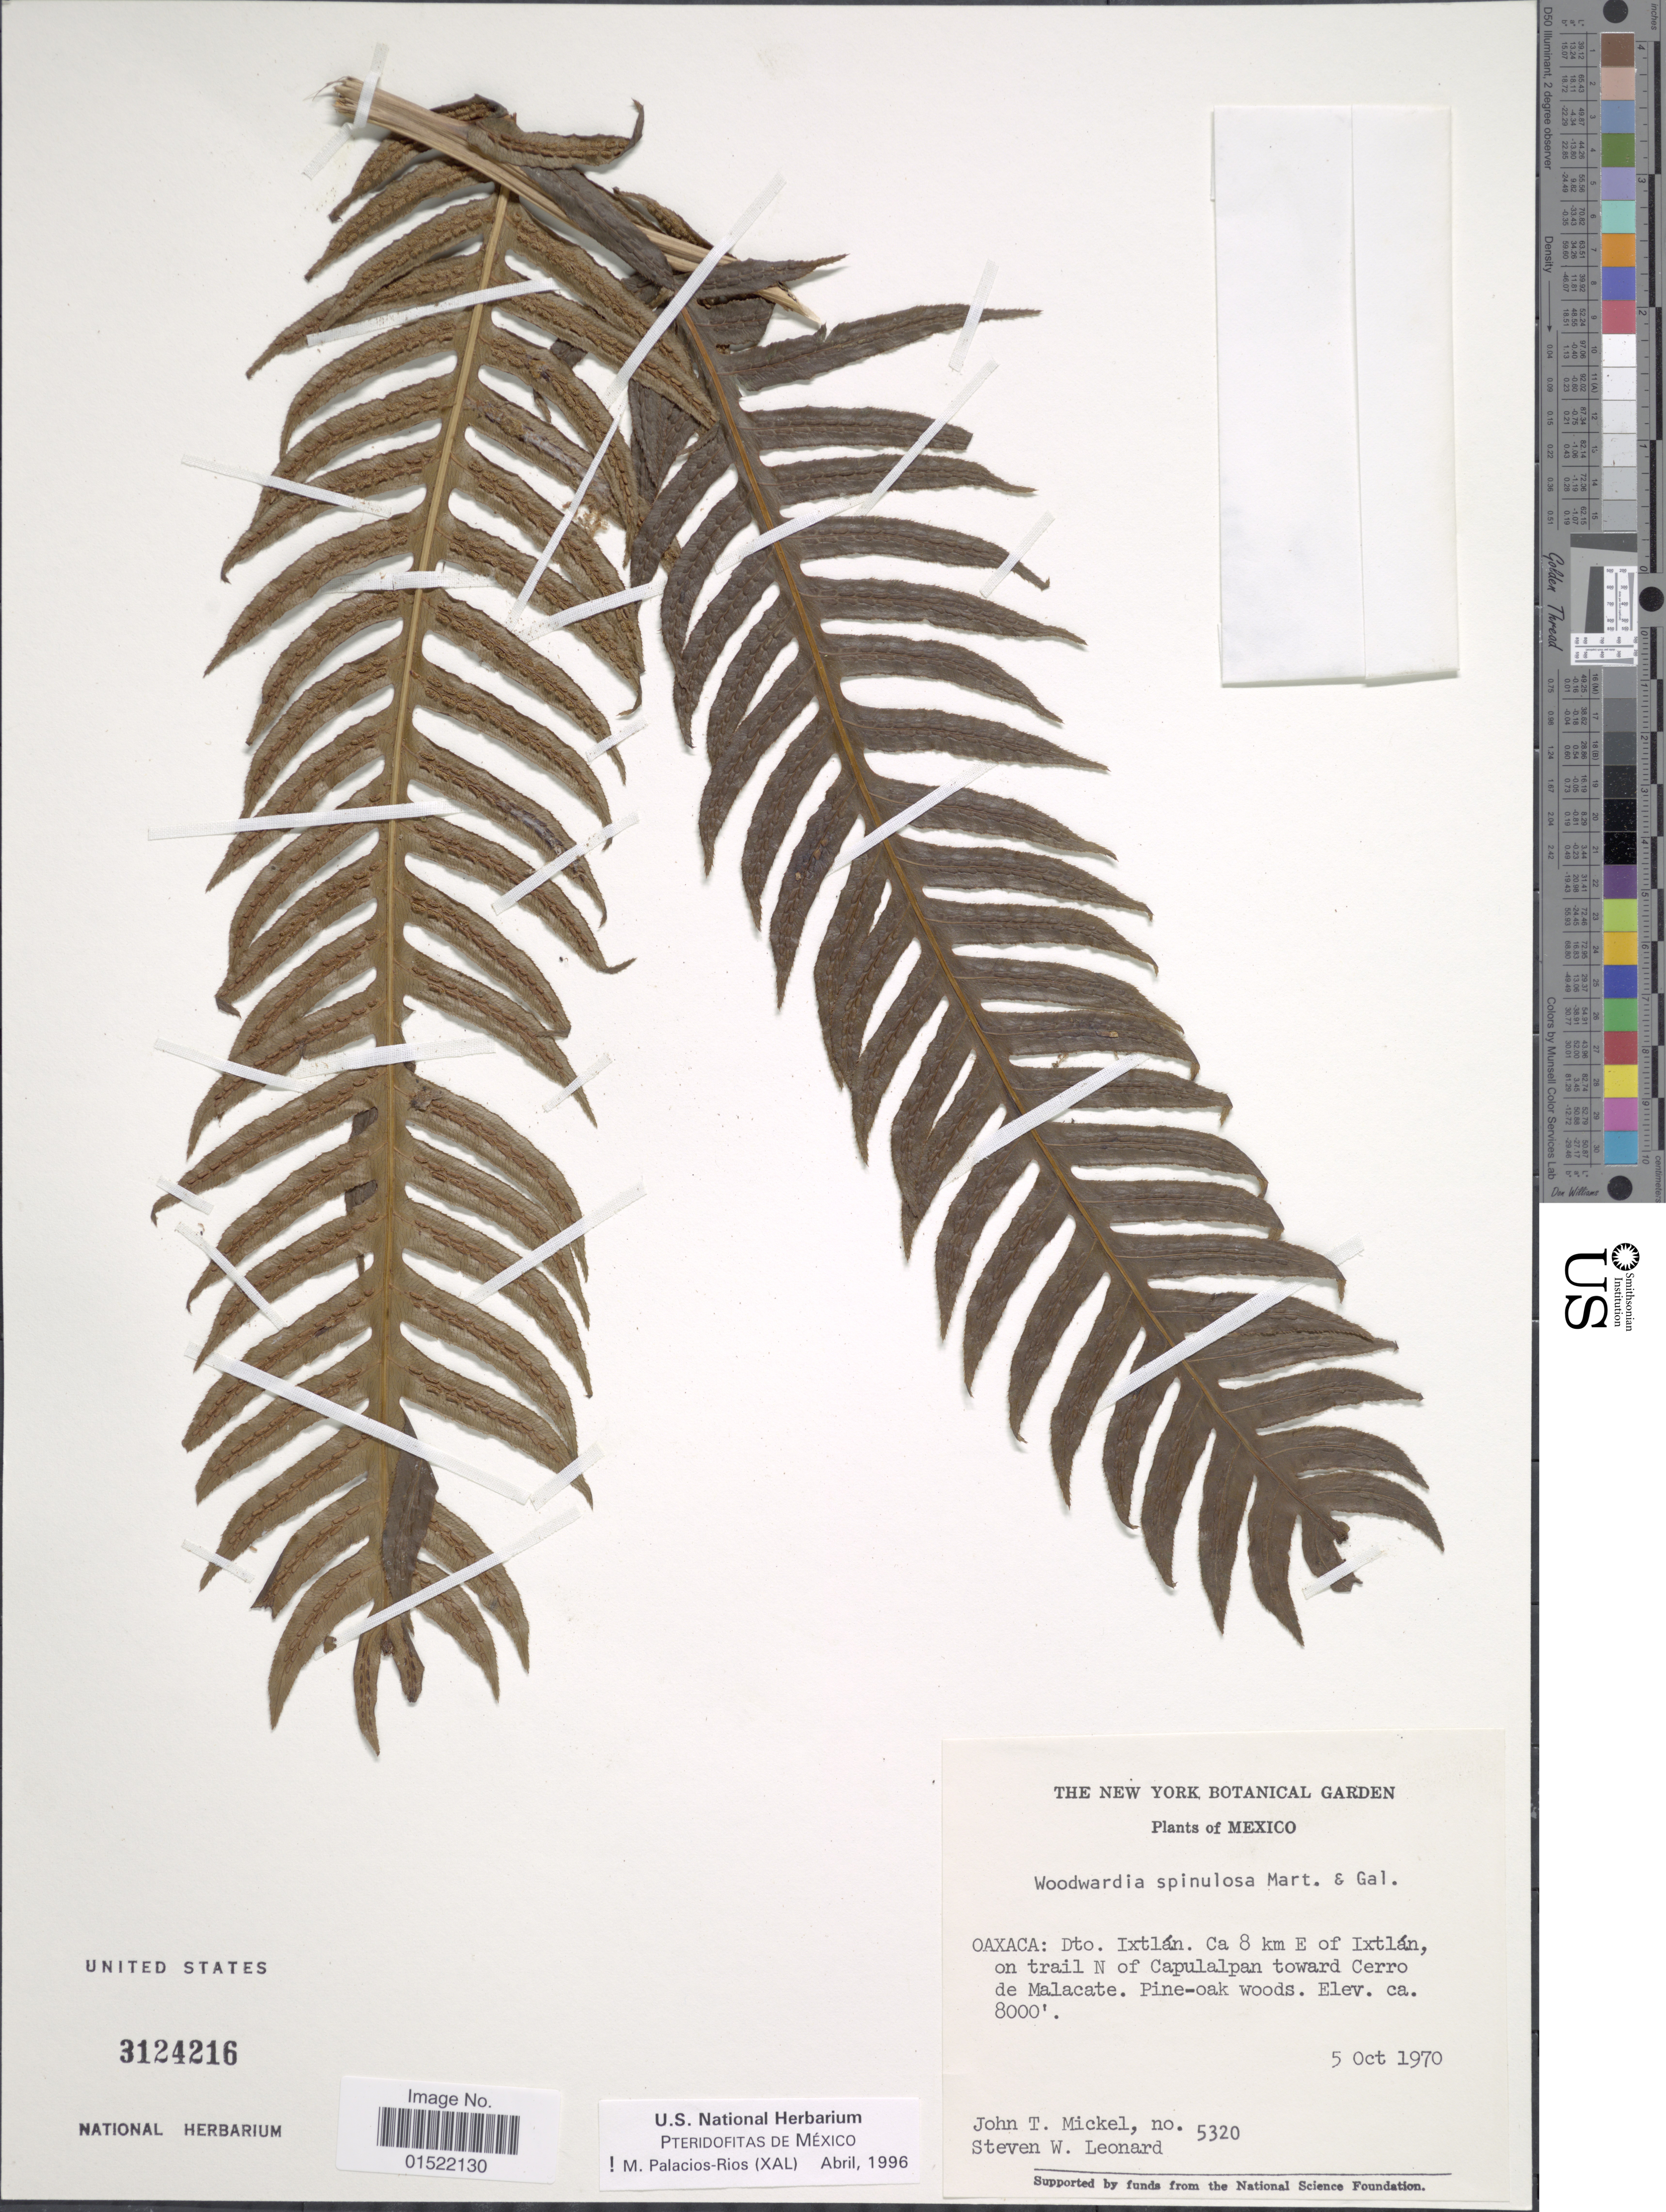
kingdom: Plantae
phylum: Tracheophyta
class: Polypodiopsida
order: Polypodiales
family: Blechnaceae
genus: Woodwardia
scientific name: Woodwardia spinulosa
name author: M. Martens & Galeotti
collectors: J. T. Mickel & S. W. Leonard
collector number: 5320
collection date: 1970-10-05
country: Mexico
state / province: Oaxaca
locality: Oaxaca: Dto. Ixtlan, ca 8 km E of Ixtlan, on trail N of Capulalpan toward Cerro de Malacate, Pine-oak woods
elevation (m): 2438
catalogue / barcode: US 3124216